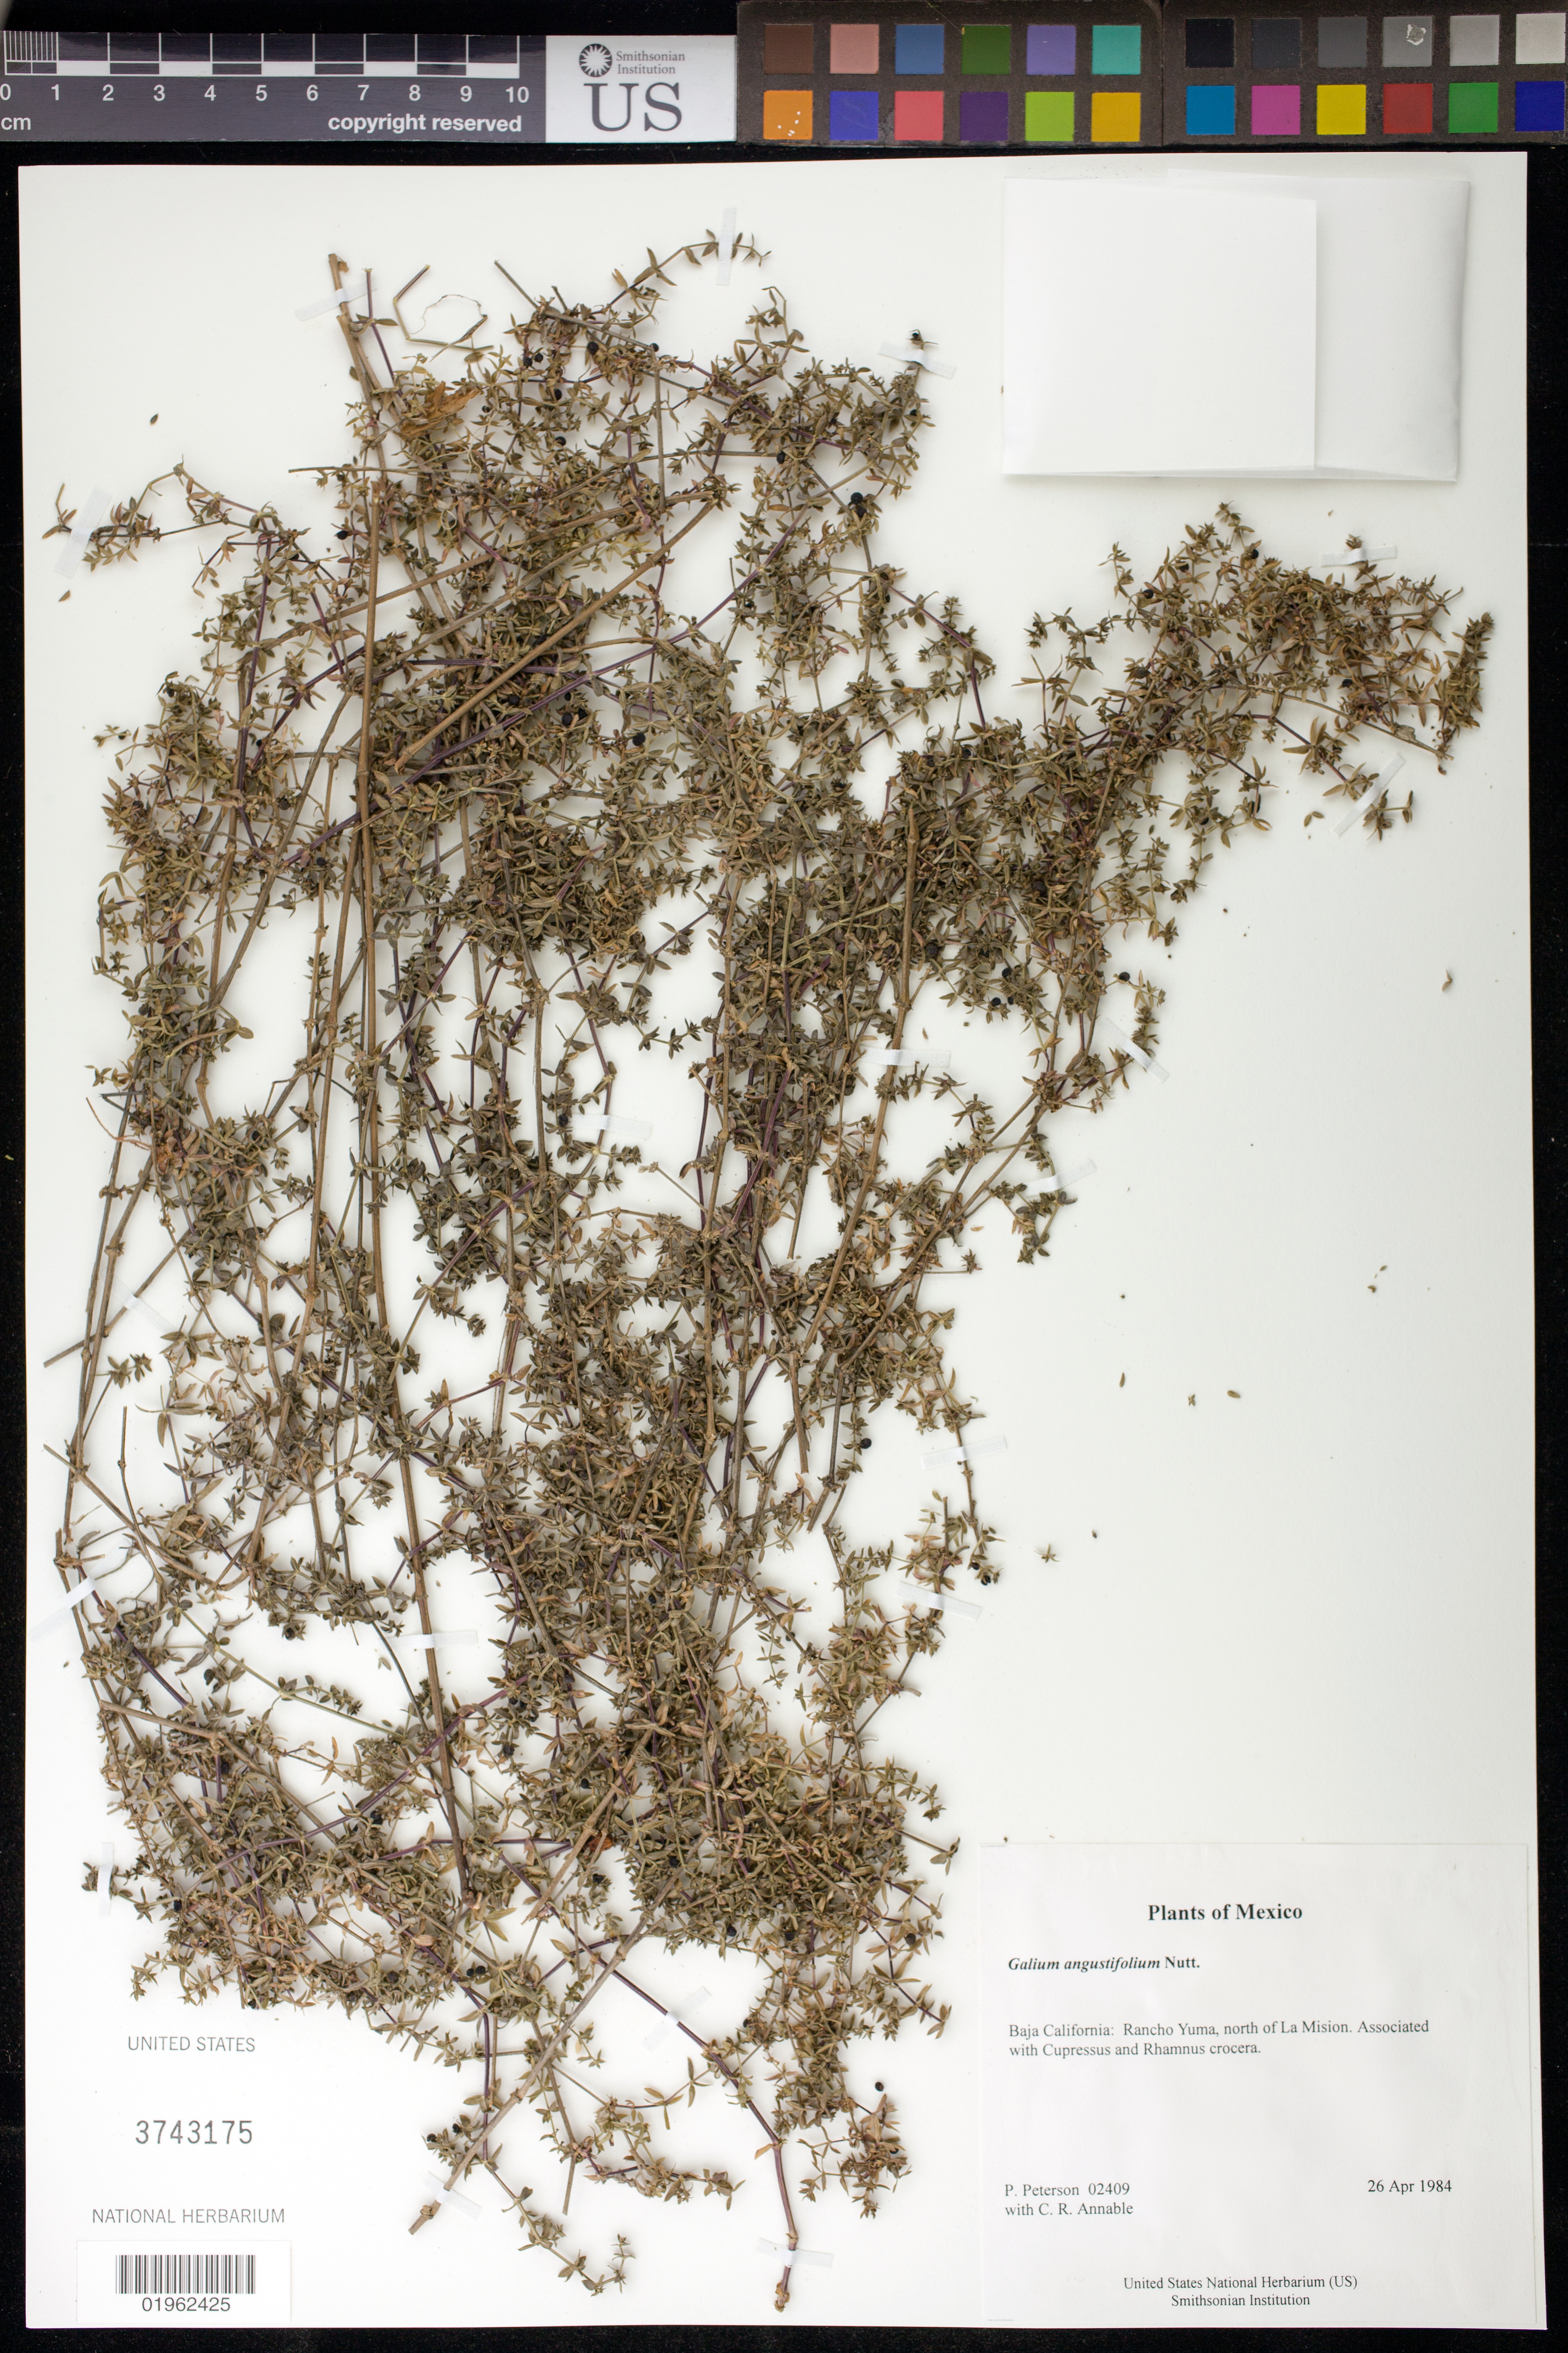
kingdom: Plantae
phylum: Tracheophyta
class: Magnoliopsida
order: Gentianales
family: Rubiaceae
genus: Galium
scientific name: Galium angustifolium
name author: Nutt.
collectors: P. M. Peterson & C. R. Annable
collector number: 02409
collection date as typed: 26 Apr 1984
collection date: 1984-04-26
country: Mexico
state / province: Baja California Norte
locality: Rancho Yuma, north of La Mision.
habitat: Associated with Cupressus and Rhamnus crocera.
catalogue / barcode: US 3743175